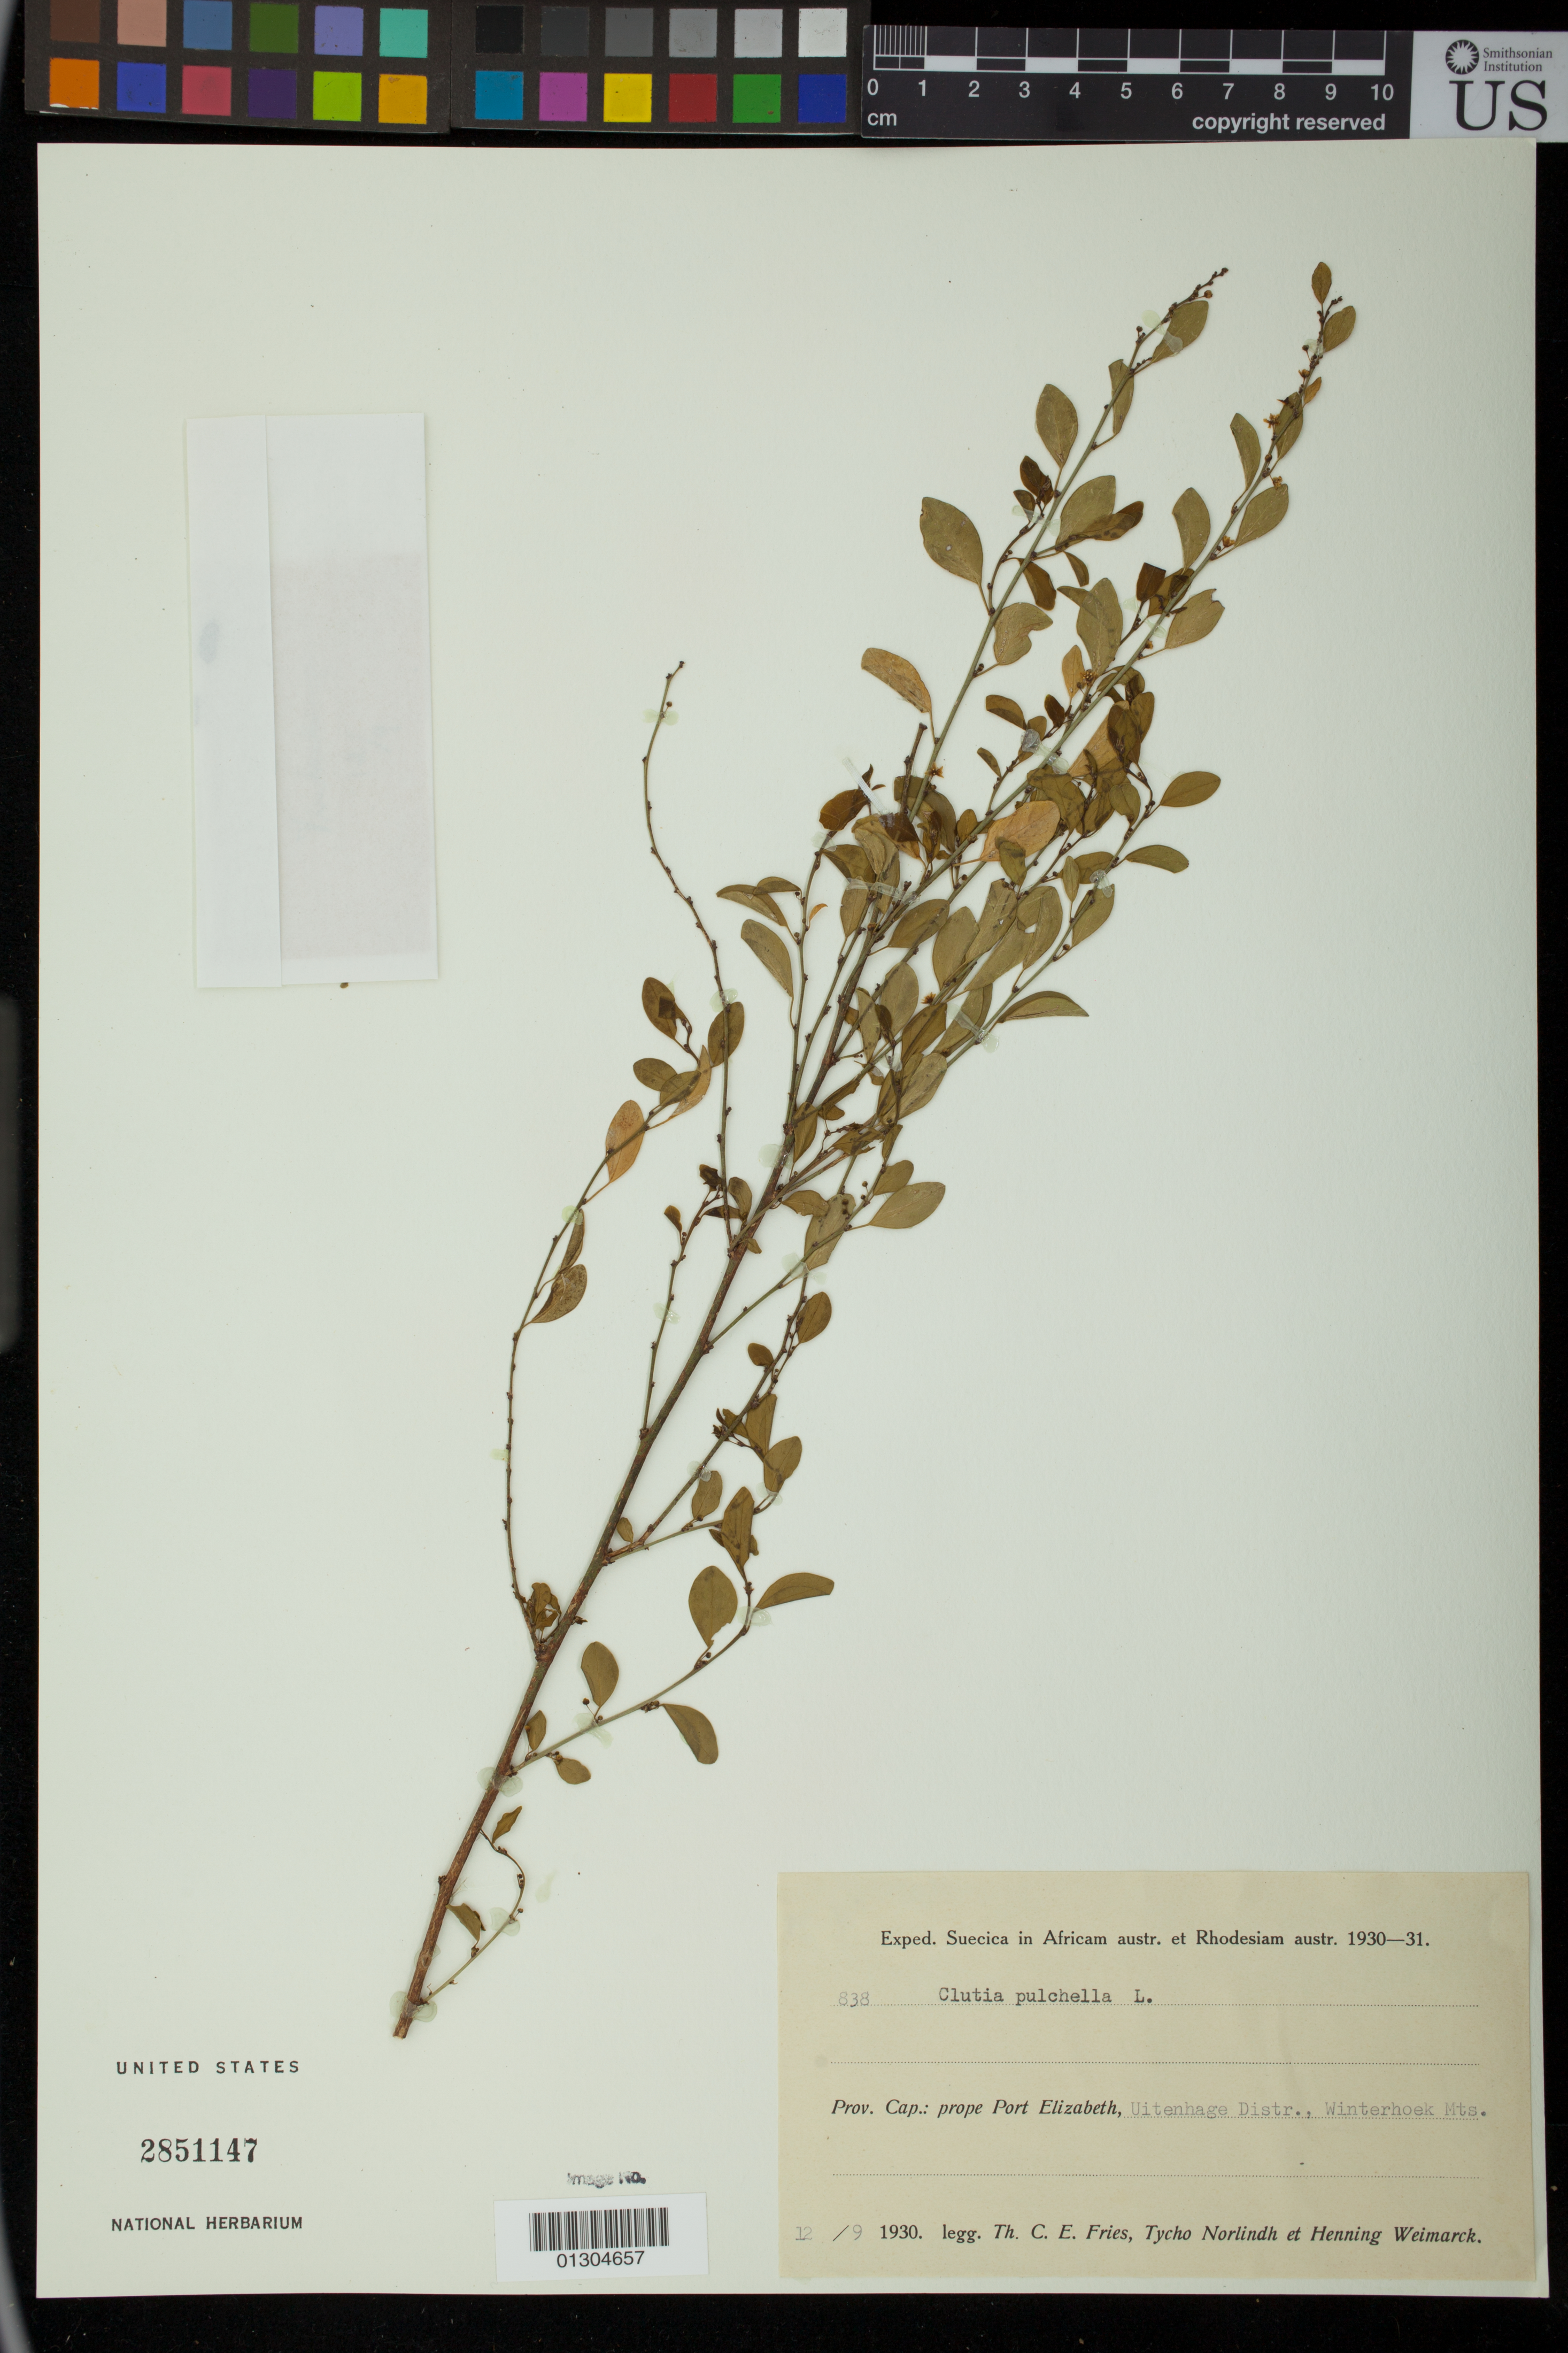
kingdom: Plantae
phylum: Tracheophyta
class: Magnoliopsida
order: Malpighiales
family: Peraceae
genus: Clutia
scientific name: Clutia pulchella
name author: L.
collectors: T. C. E. Fries, N. T. Norlindh & A. H. Weimarck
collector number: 838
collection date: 1930-09-12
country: South Africa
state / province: Eastern Cape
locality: Port Elizabeth, Uitenhage Distr., Winterhoek Mts.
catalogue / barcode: US 2851147